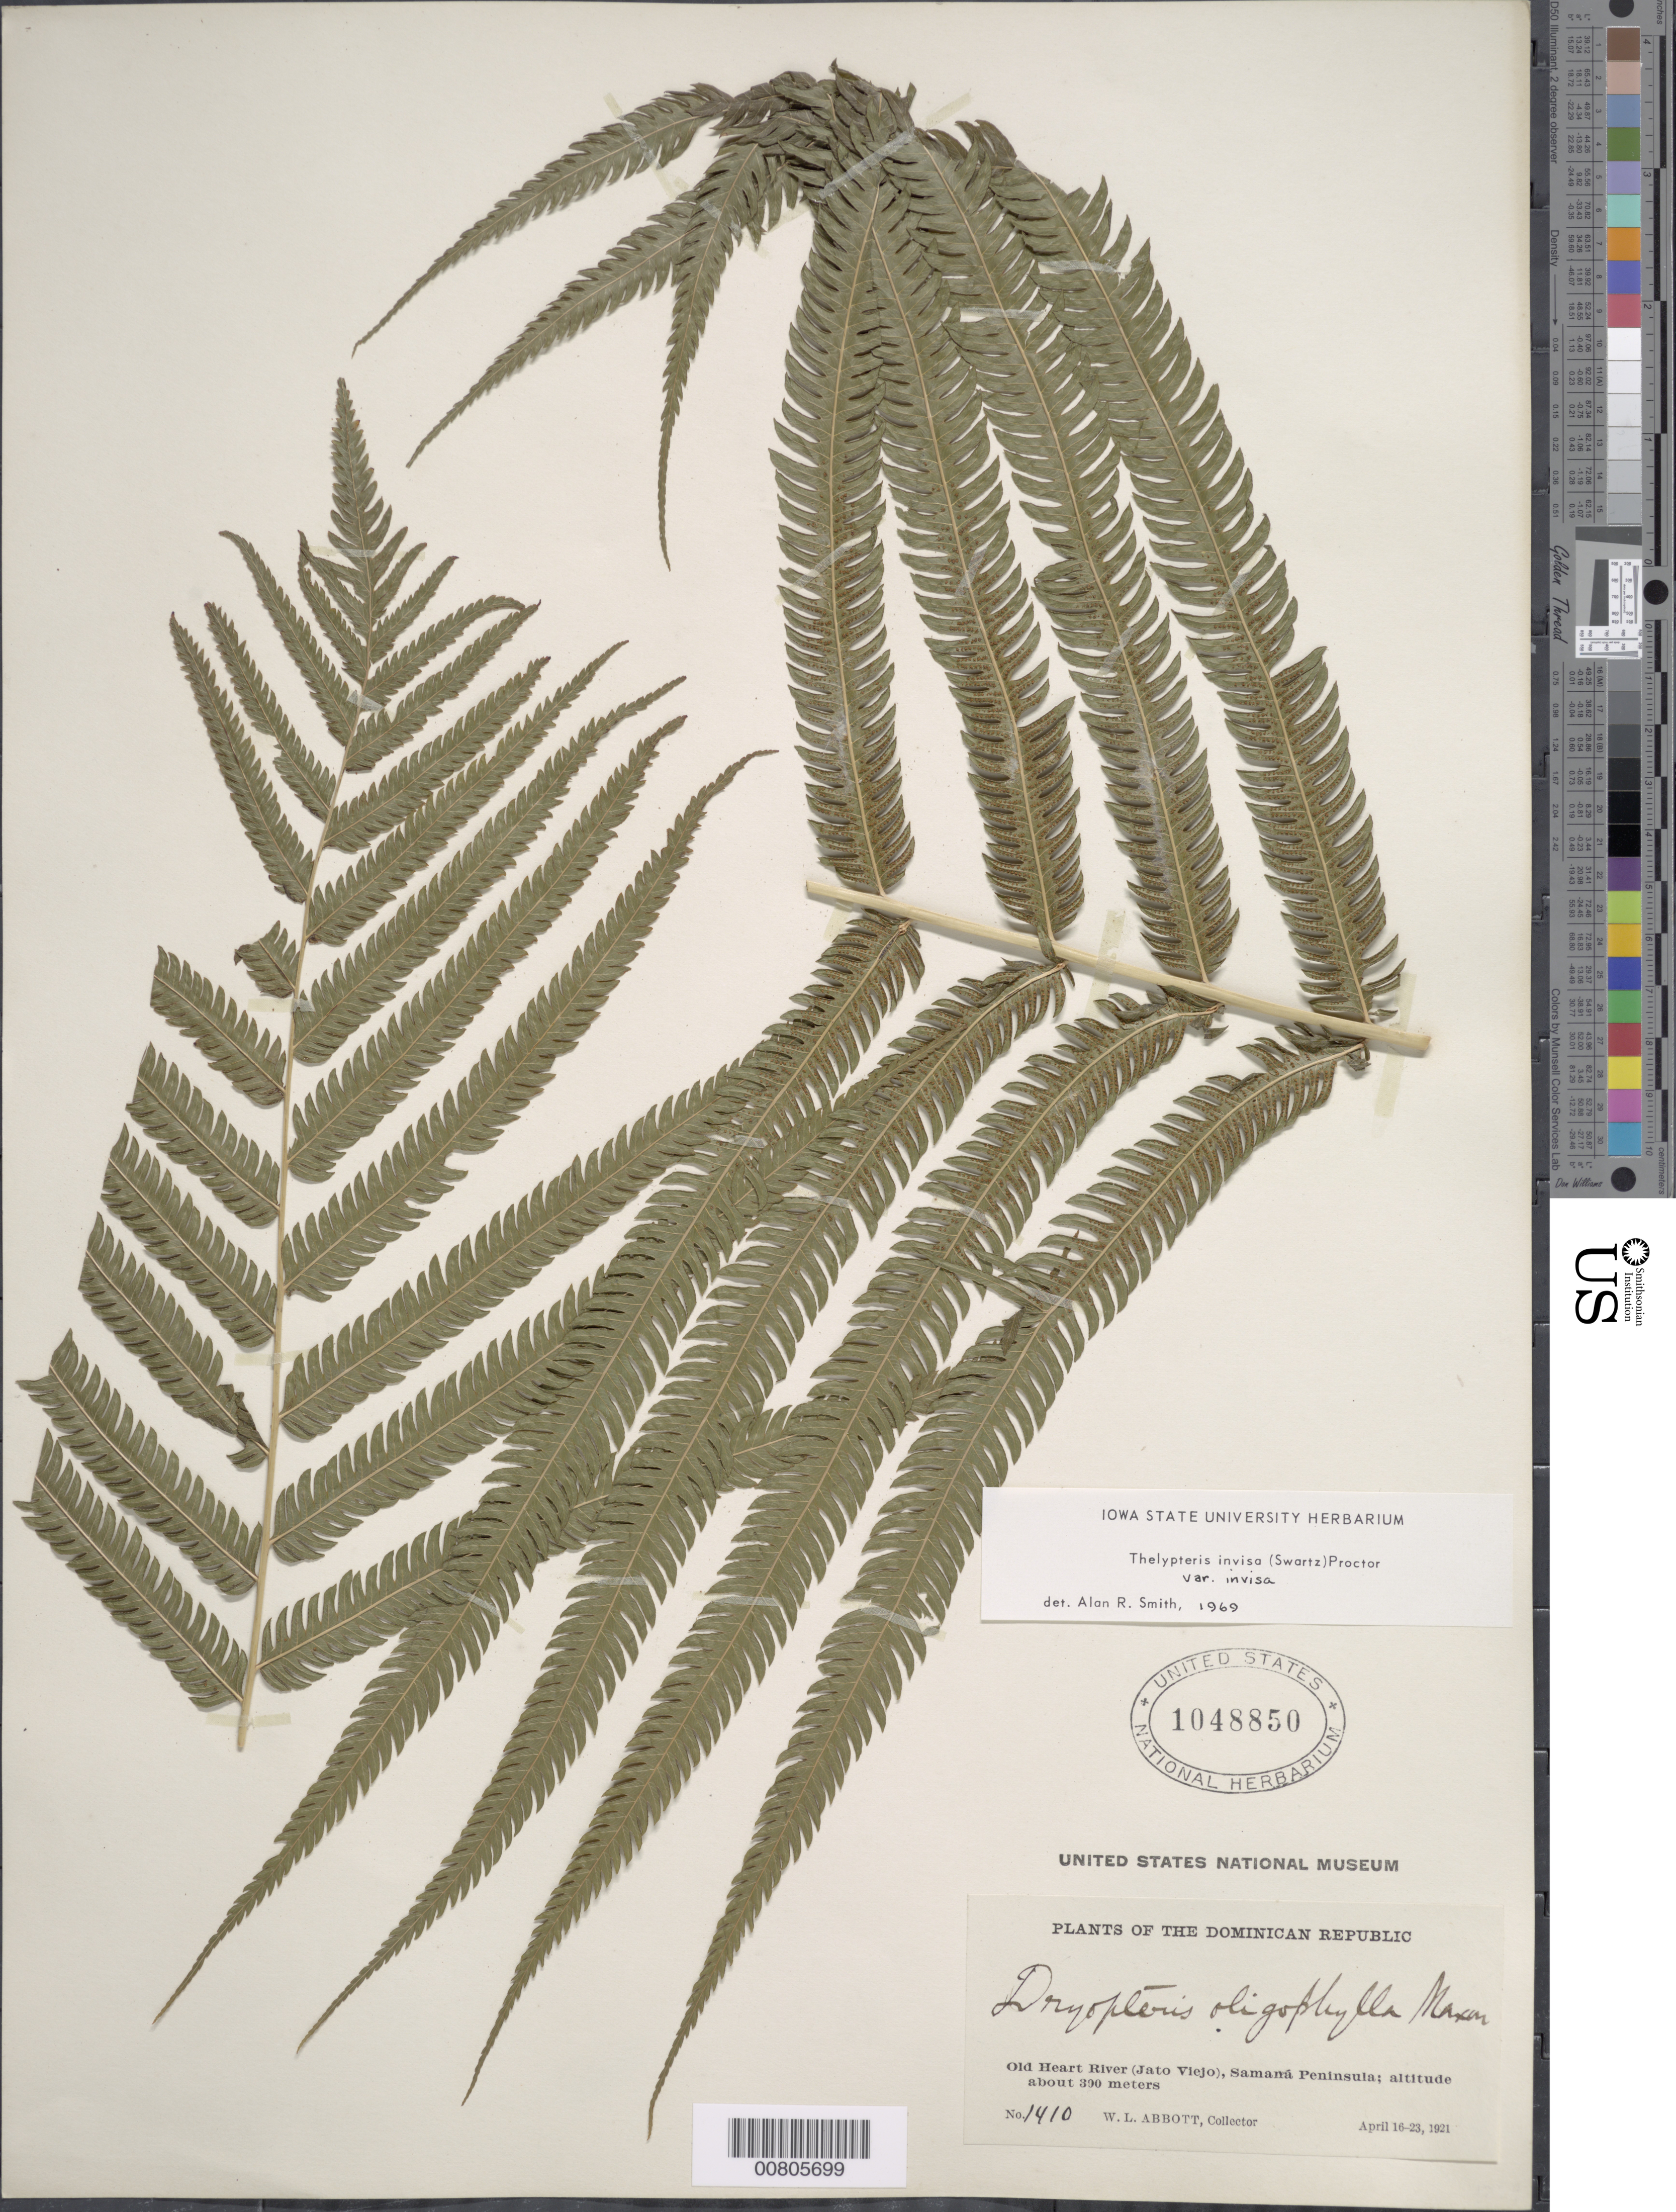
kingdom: Plantae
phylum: Tracheophyta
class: Polypodiopsida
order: Polypodiales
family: Thelypteridaceae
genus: Cyclosorus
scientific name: Cyclosorus grandis (A.R. Sm.) comb. nov., ined 2015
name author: (A.R. Sm.)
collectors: W. L. Abbott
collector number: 1410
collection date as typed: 16 Apr 1921 to 23 Apr 1921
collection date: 1921-04-16/1921-04-23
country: Dominican Republic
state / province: Samana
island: Hispaniola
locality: Old Heart River (Jato Viejo), Samaná Peninsula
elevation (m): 300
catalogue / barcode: US 1048850